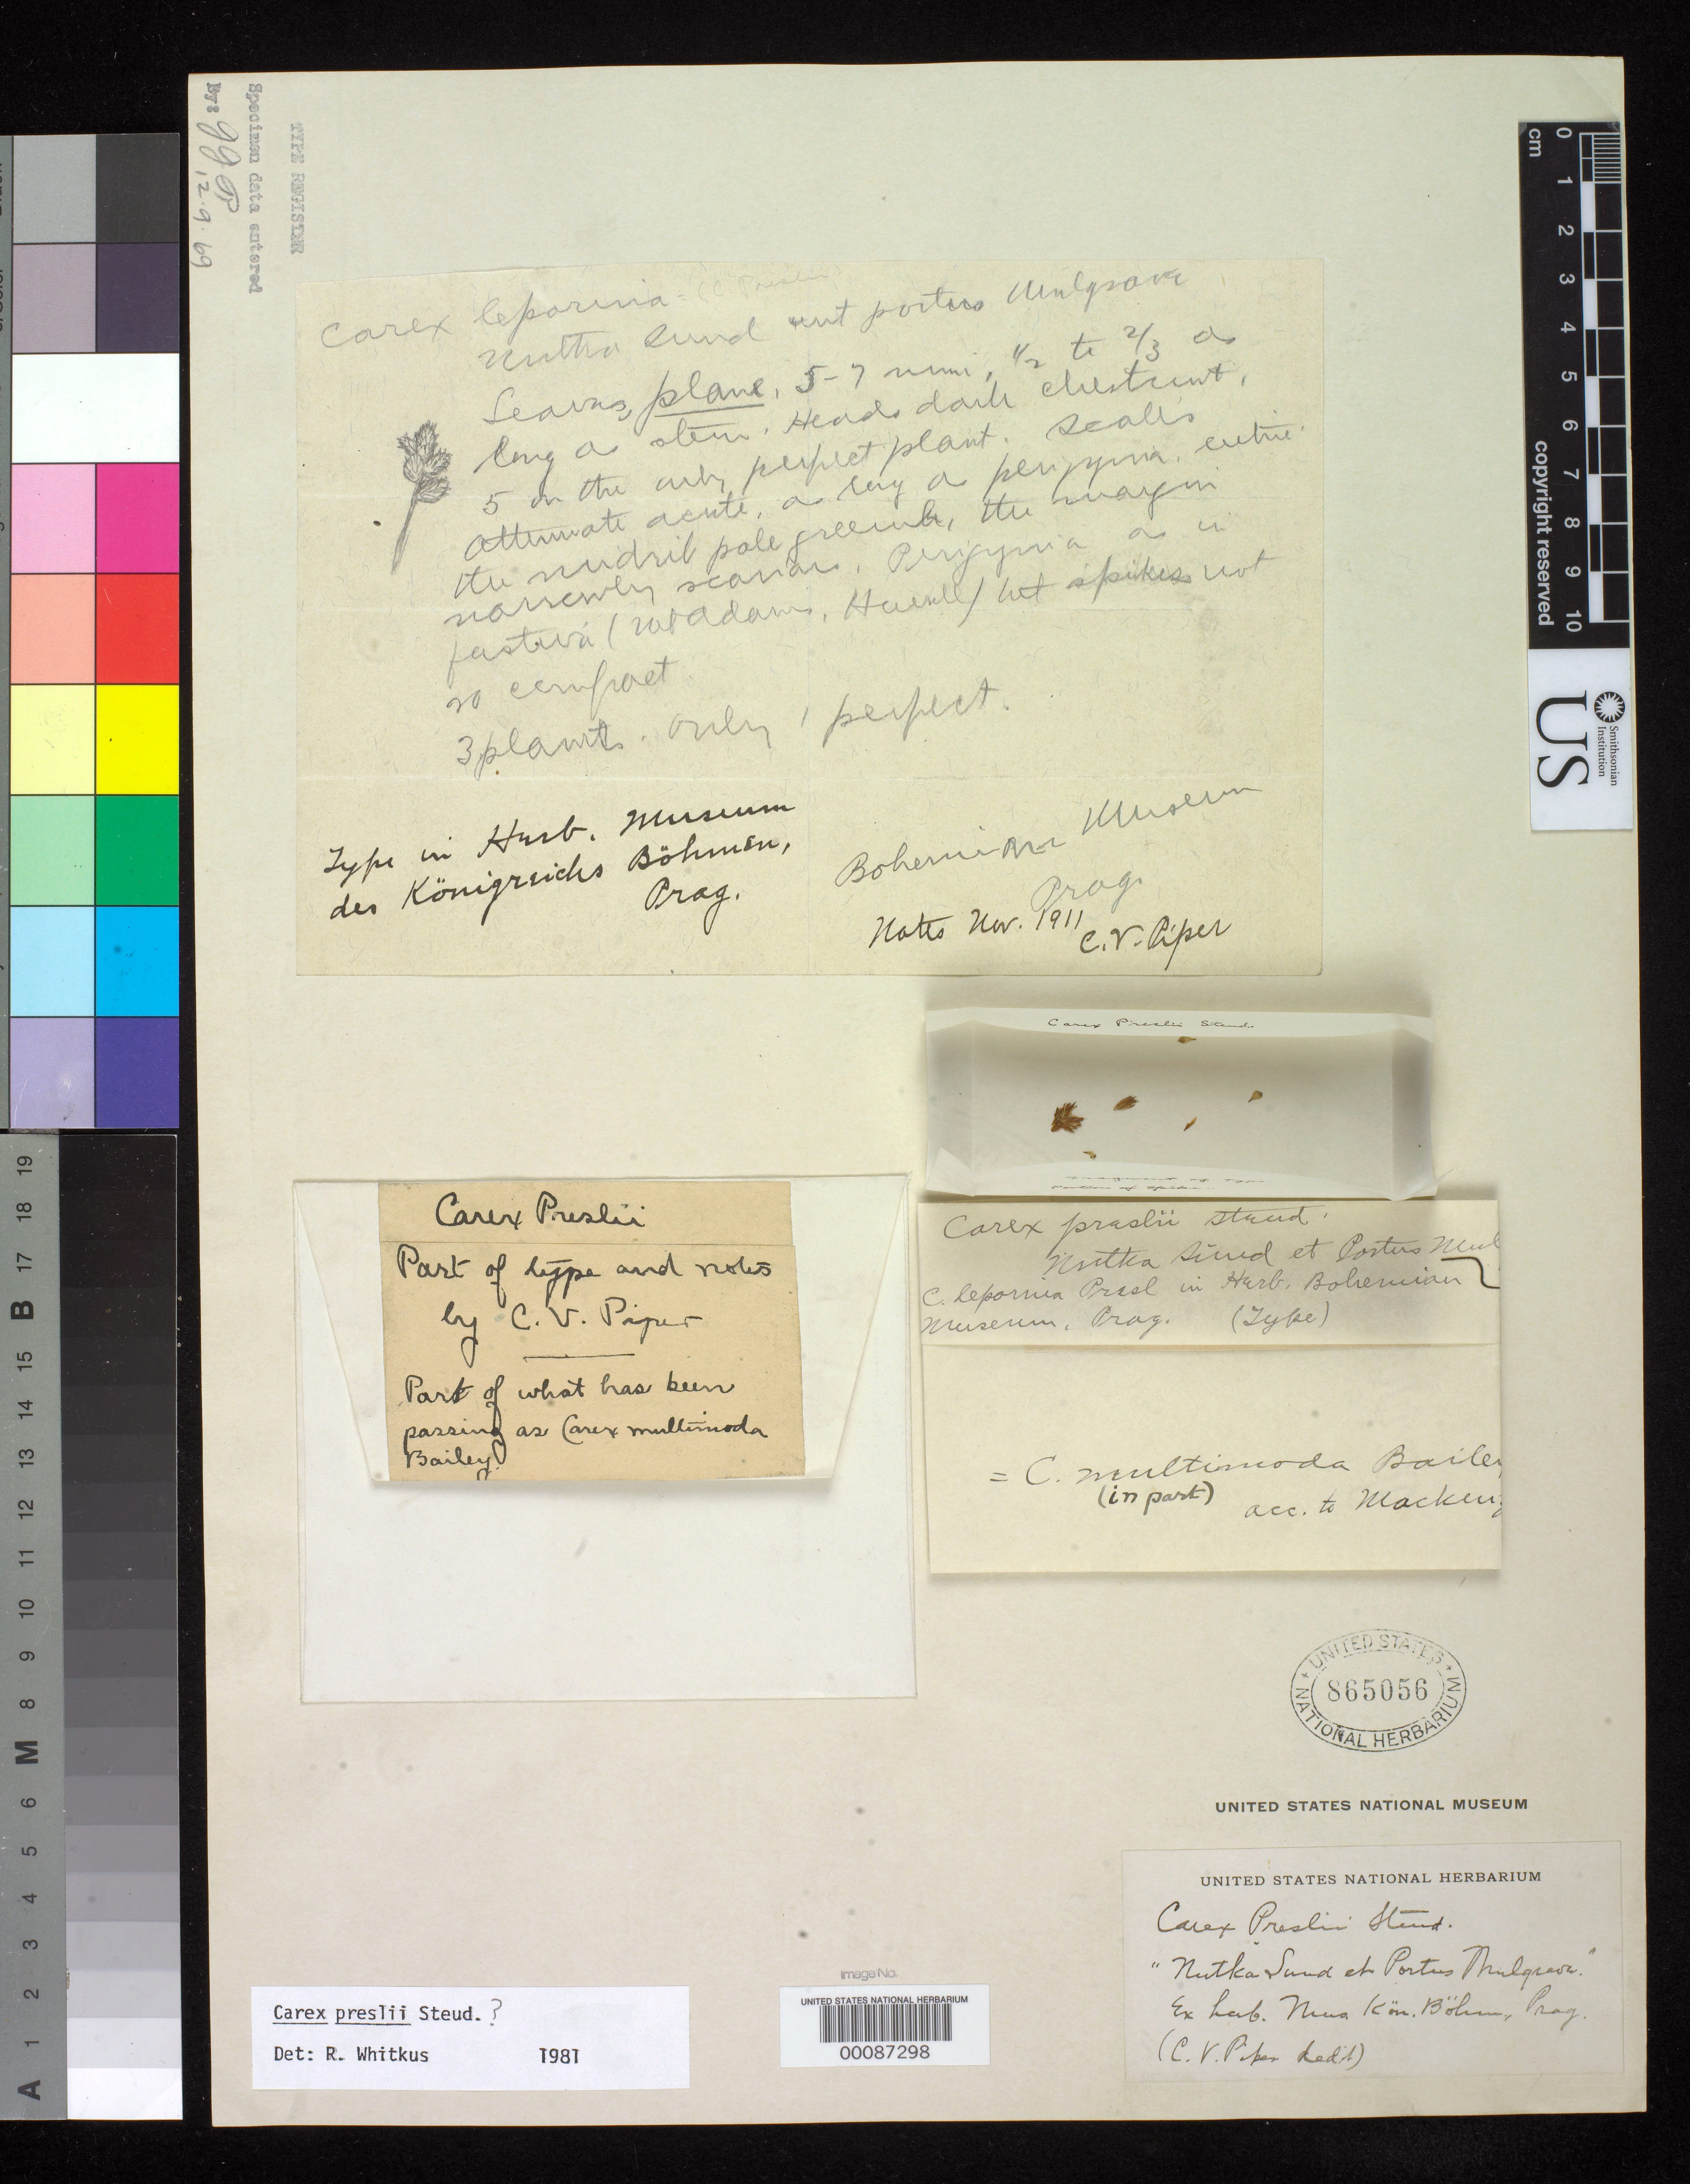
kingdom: Plantae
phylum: Tracheophyta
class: Liliopsida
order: Poales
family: Cyperaceae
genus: Carex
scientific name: Carex preslii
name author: Steud.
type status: Type Material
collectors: T. P. X. Haenke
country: United States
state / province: Alaska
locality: Nutka Sound ("Sinus Nutka").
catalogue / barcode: US 865056